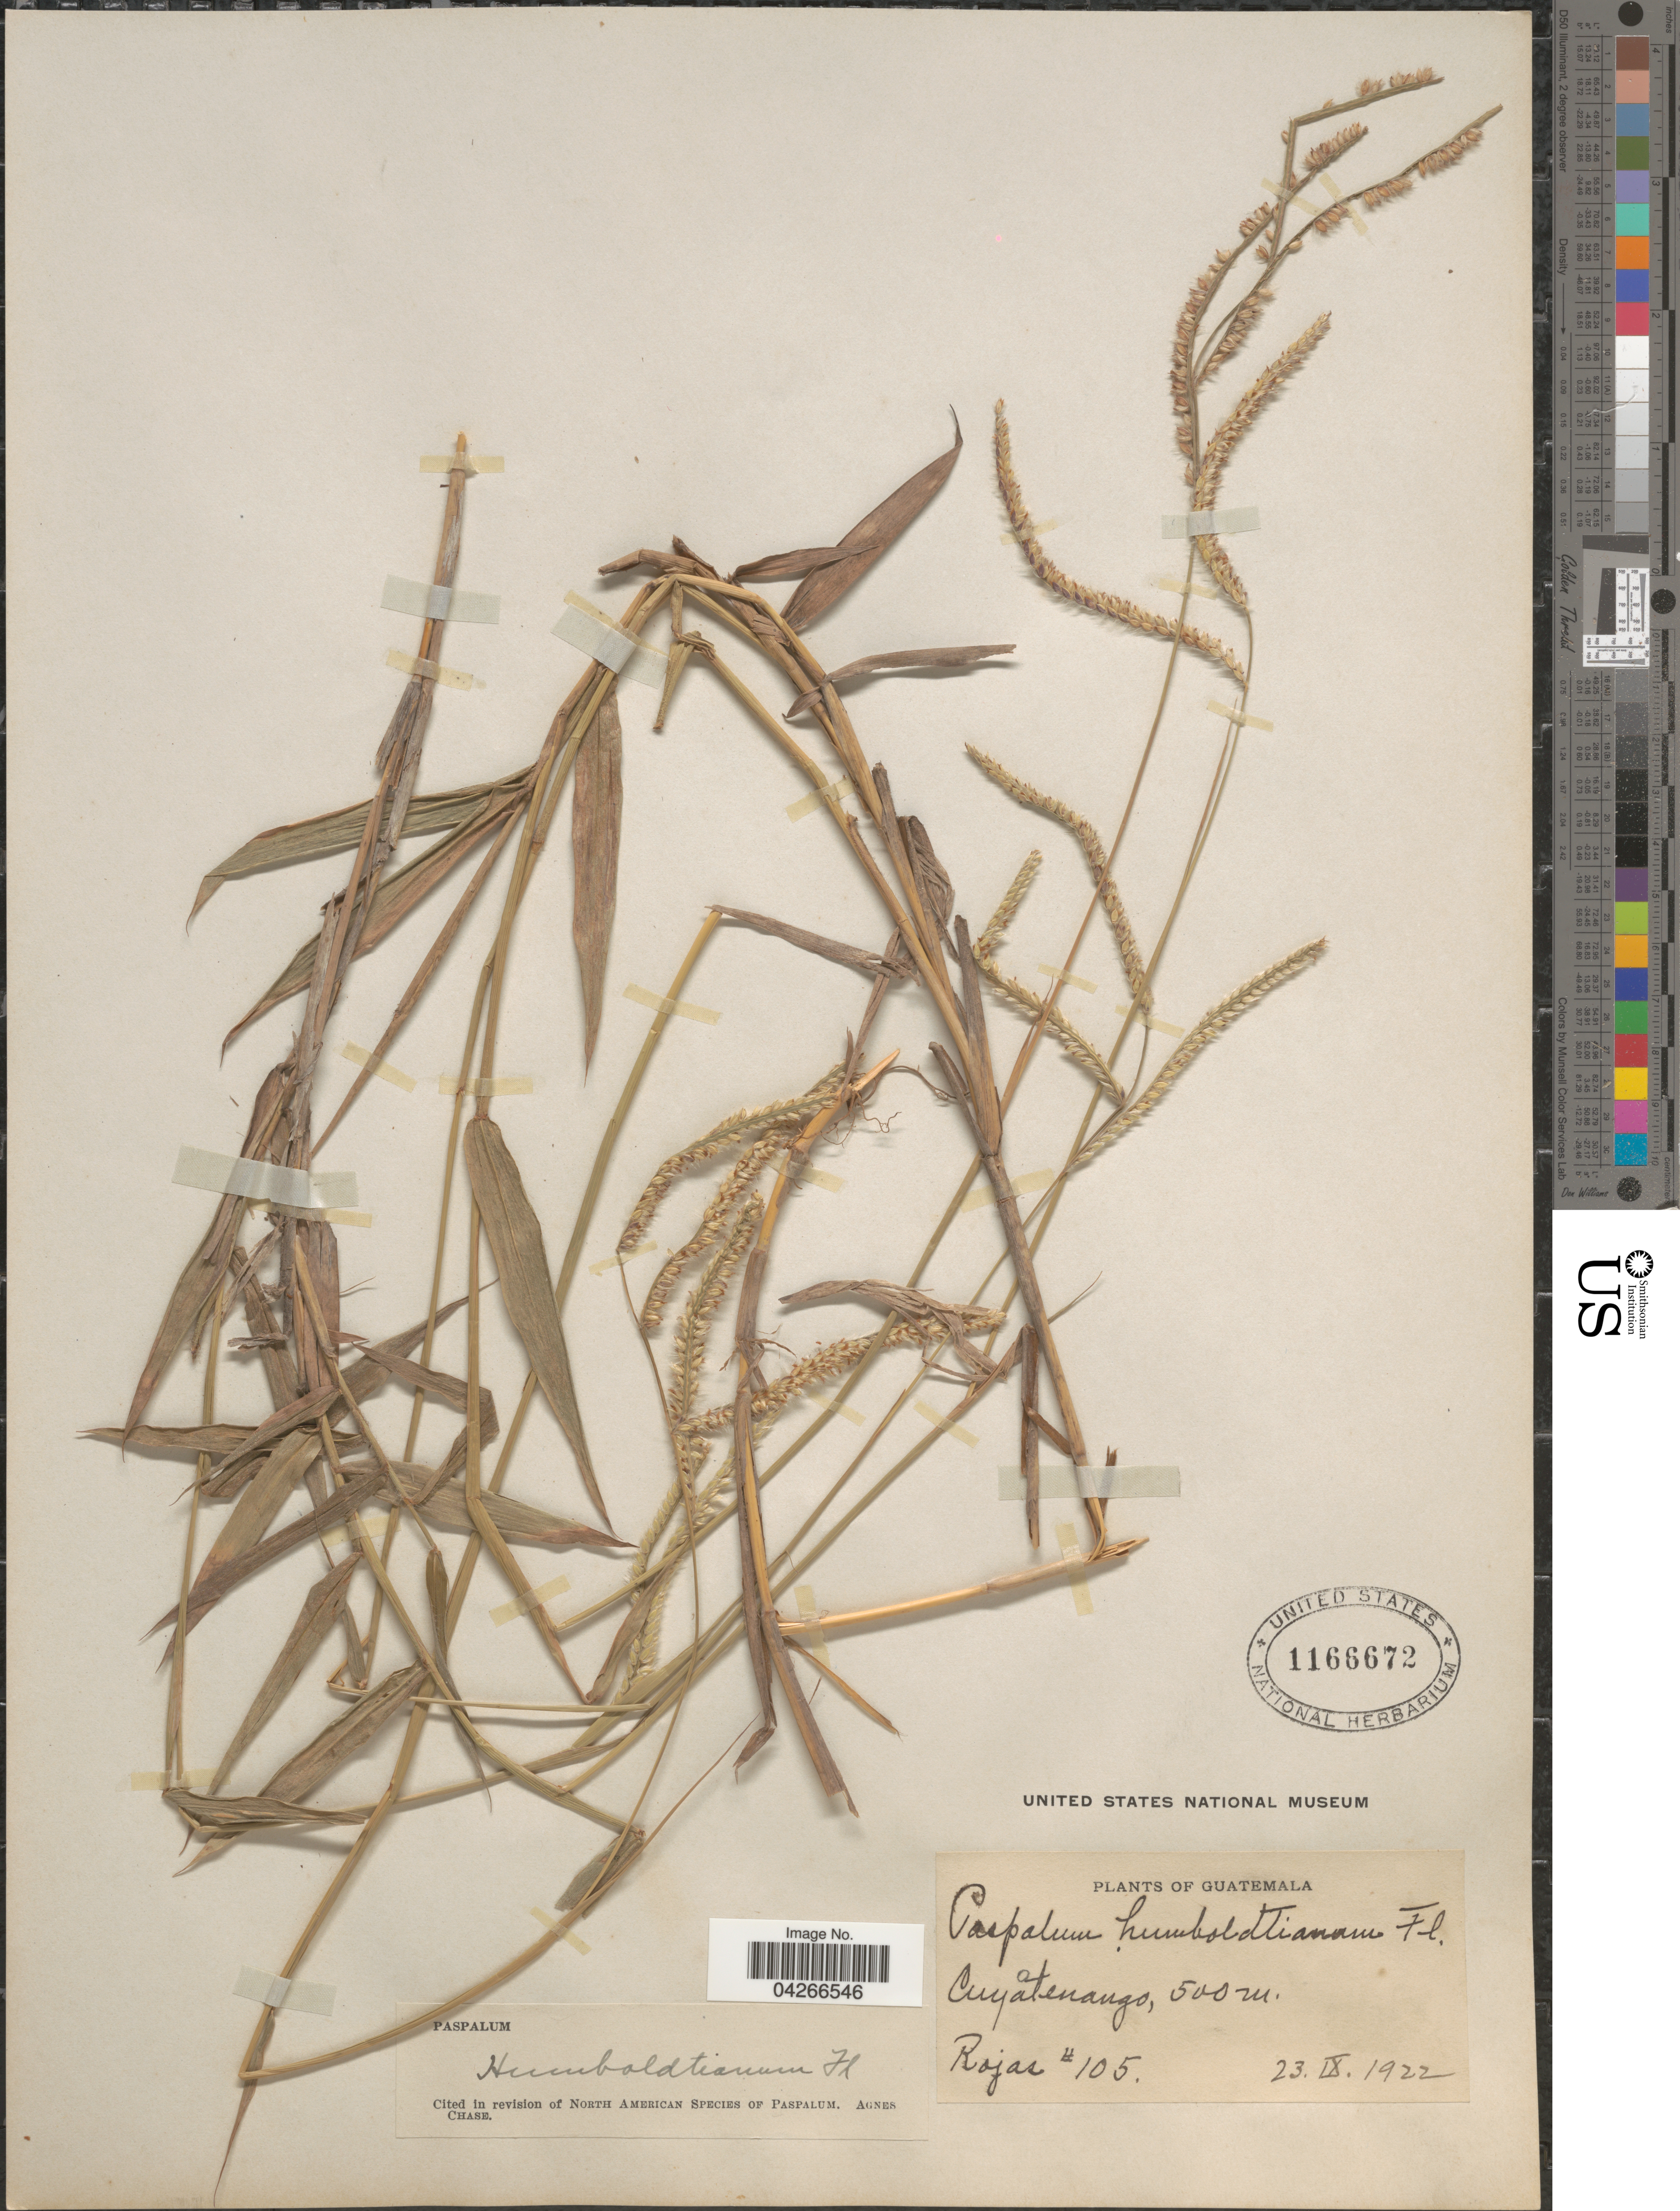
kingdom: Plantae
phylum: Tracheophyta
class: Liliopsida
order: Poales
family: Poaceae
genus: Paspalum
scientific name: Paspalum humboldtianum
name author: Flüggé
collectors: Rojas, --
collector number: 105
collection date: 1922-09-23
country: Guatemala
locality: Cuyotenango.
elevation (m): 500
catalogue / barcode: US 1166672